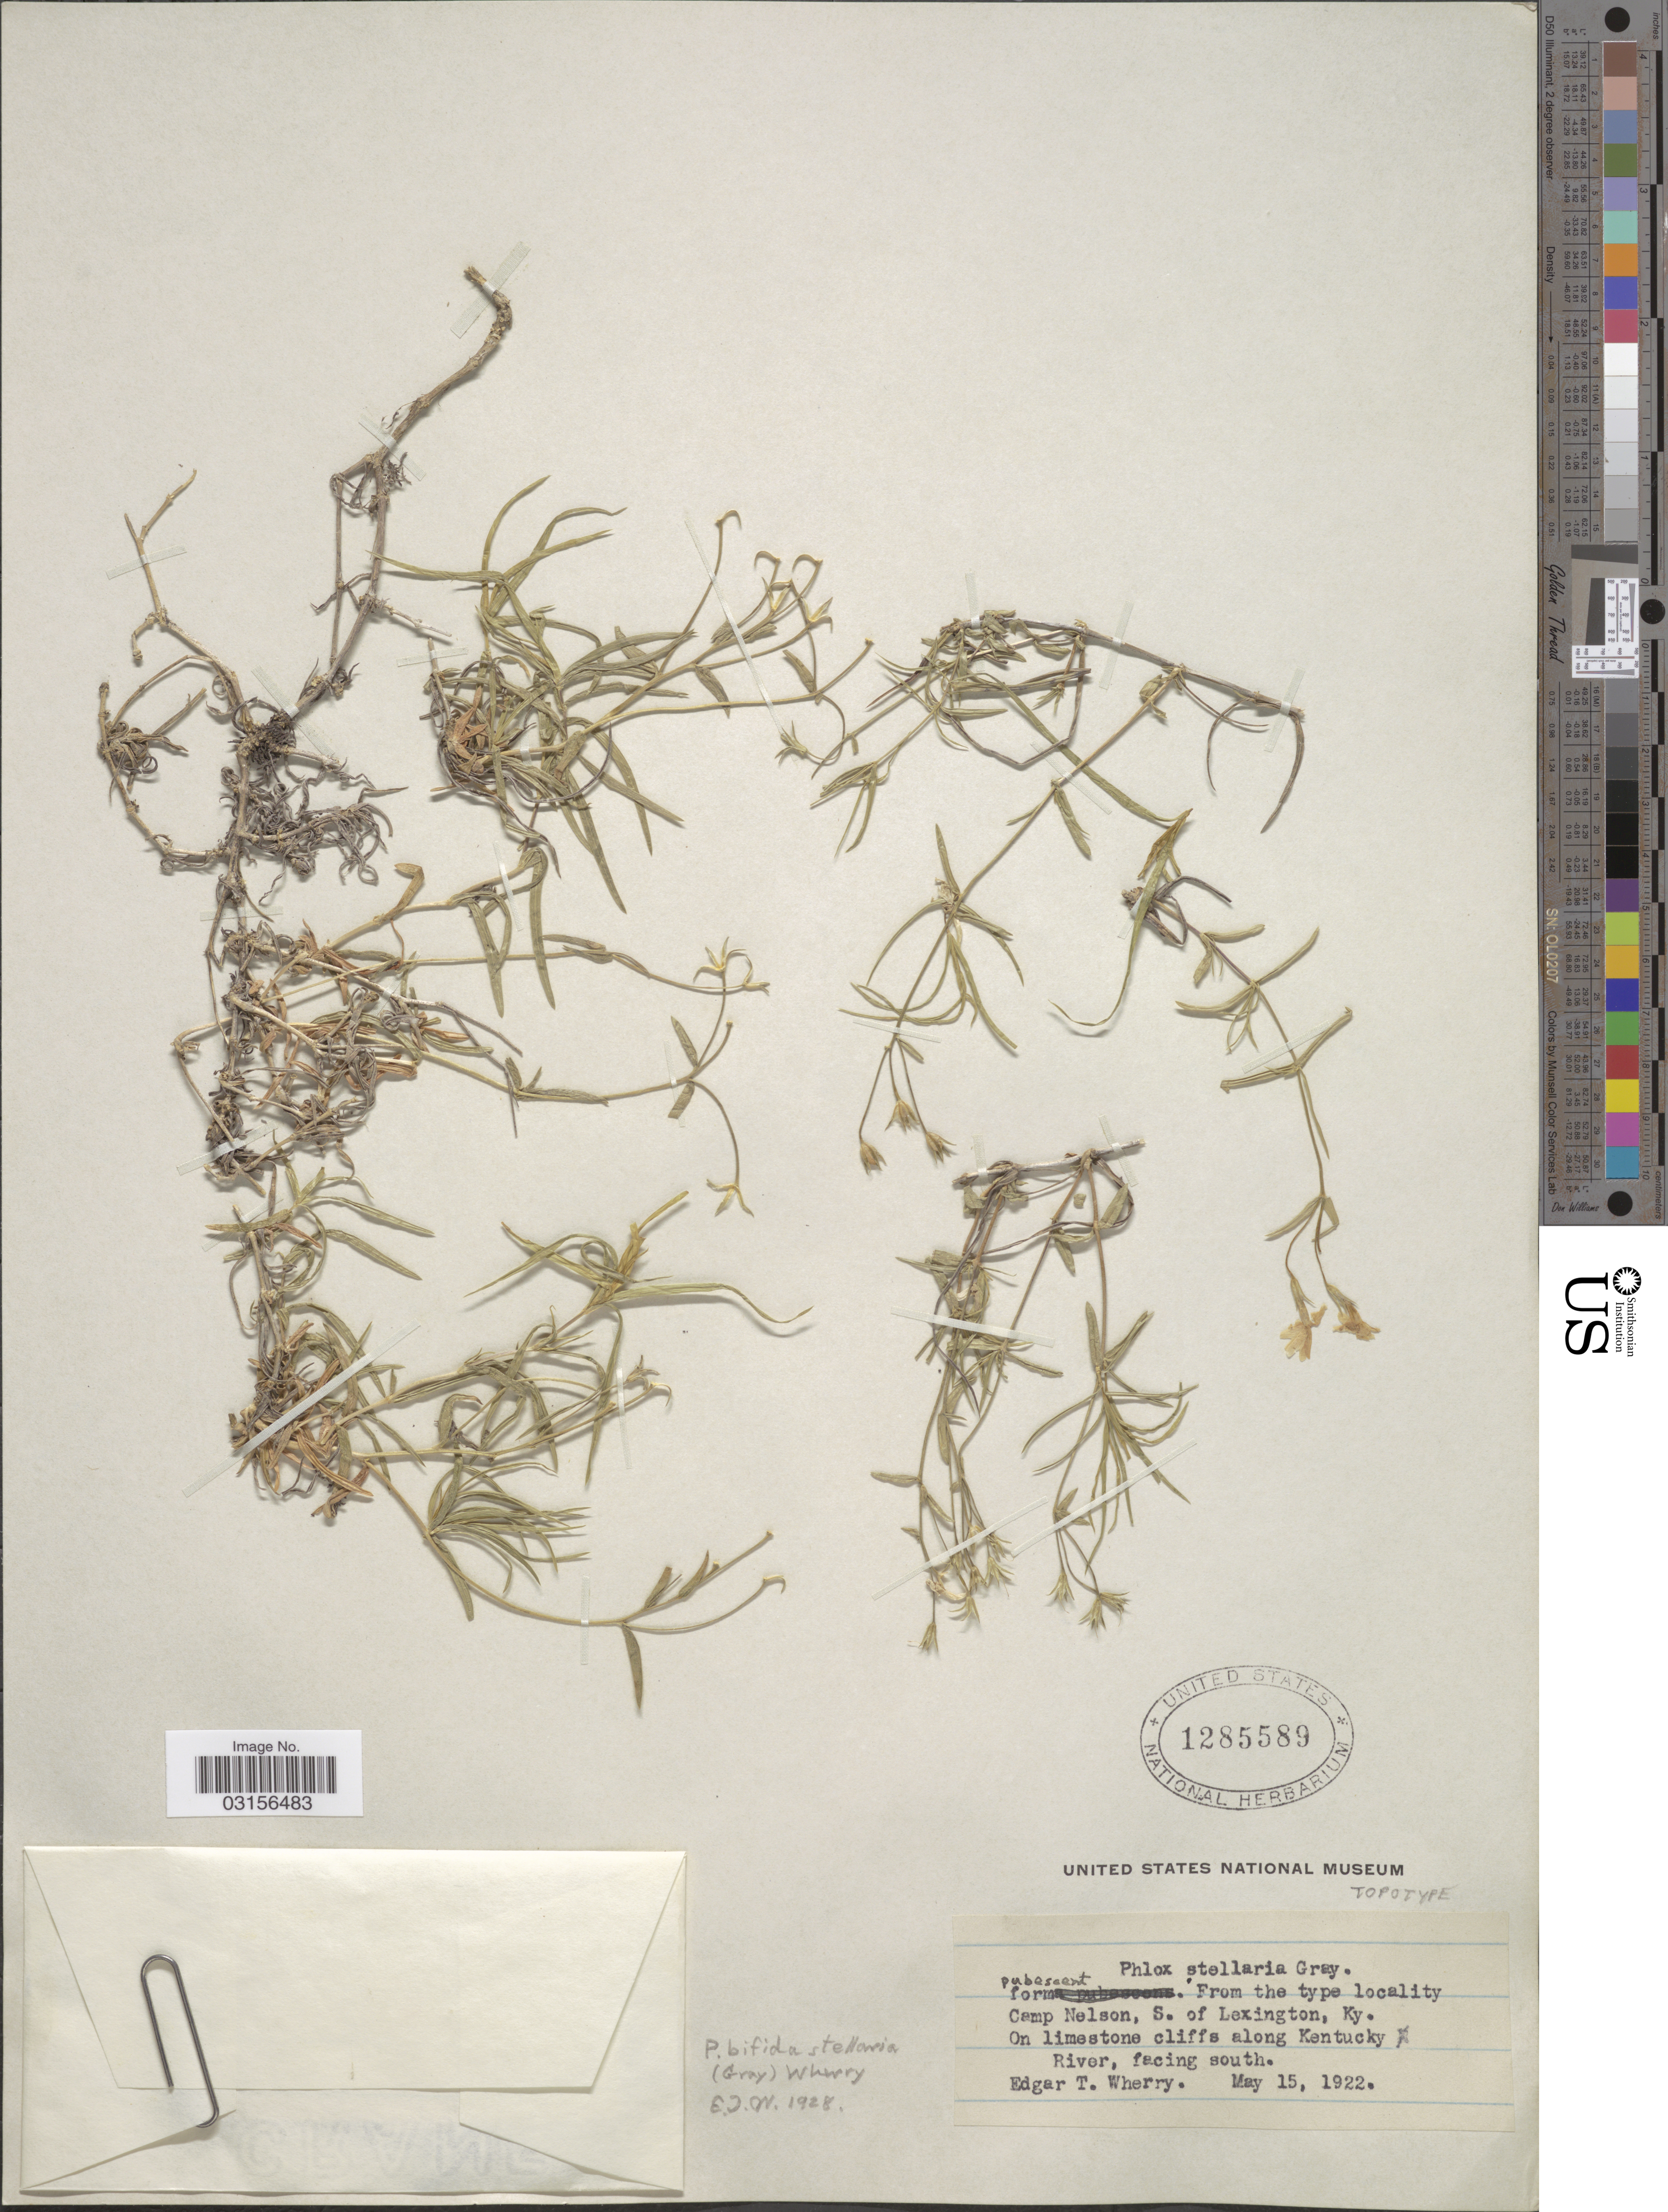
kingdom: Plantae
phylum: Tracheophyta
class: Magnoliopsida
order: Ericales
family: Polemoniaceae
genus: Phlox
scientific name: Phlox bifida subsp. stellaria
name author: (A. Gray) Wherry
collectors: E. T. Wherry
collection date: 1922-05-15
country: United States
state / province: Kentucky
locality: Camp Nelson, S. of Lexington, Ky. Along Kentucky River, facing south.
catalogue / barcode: US 1285589